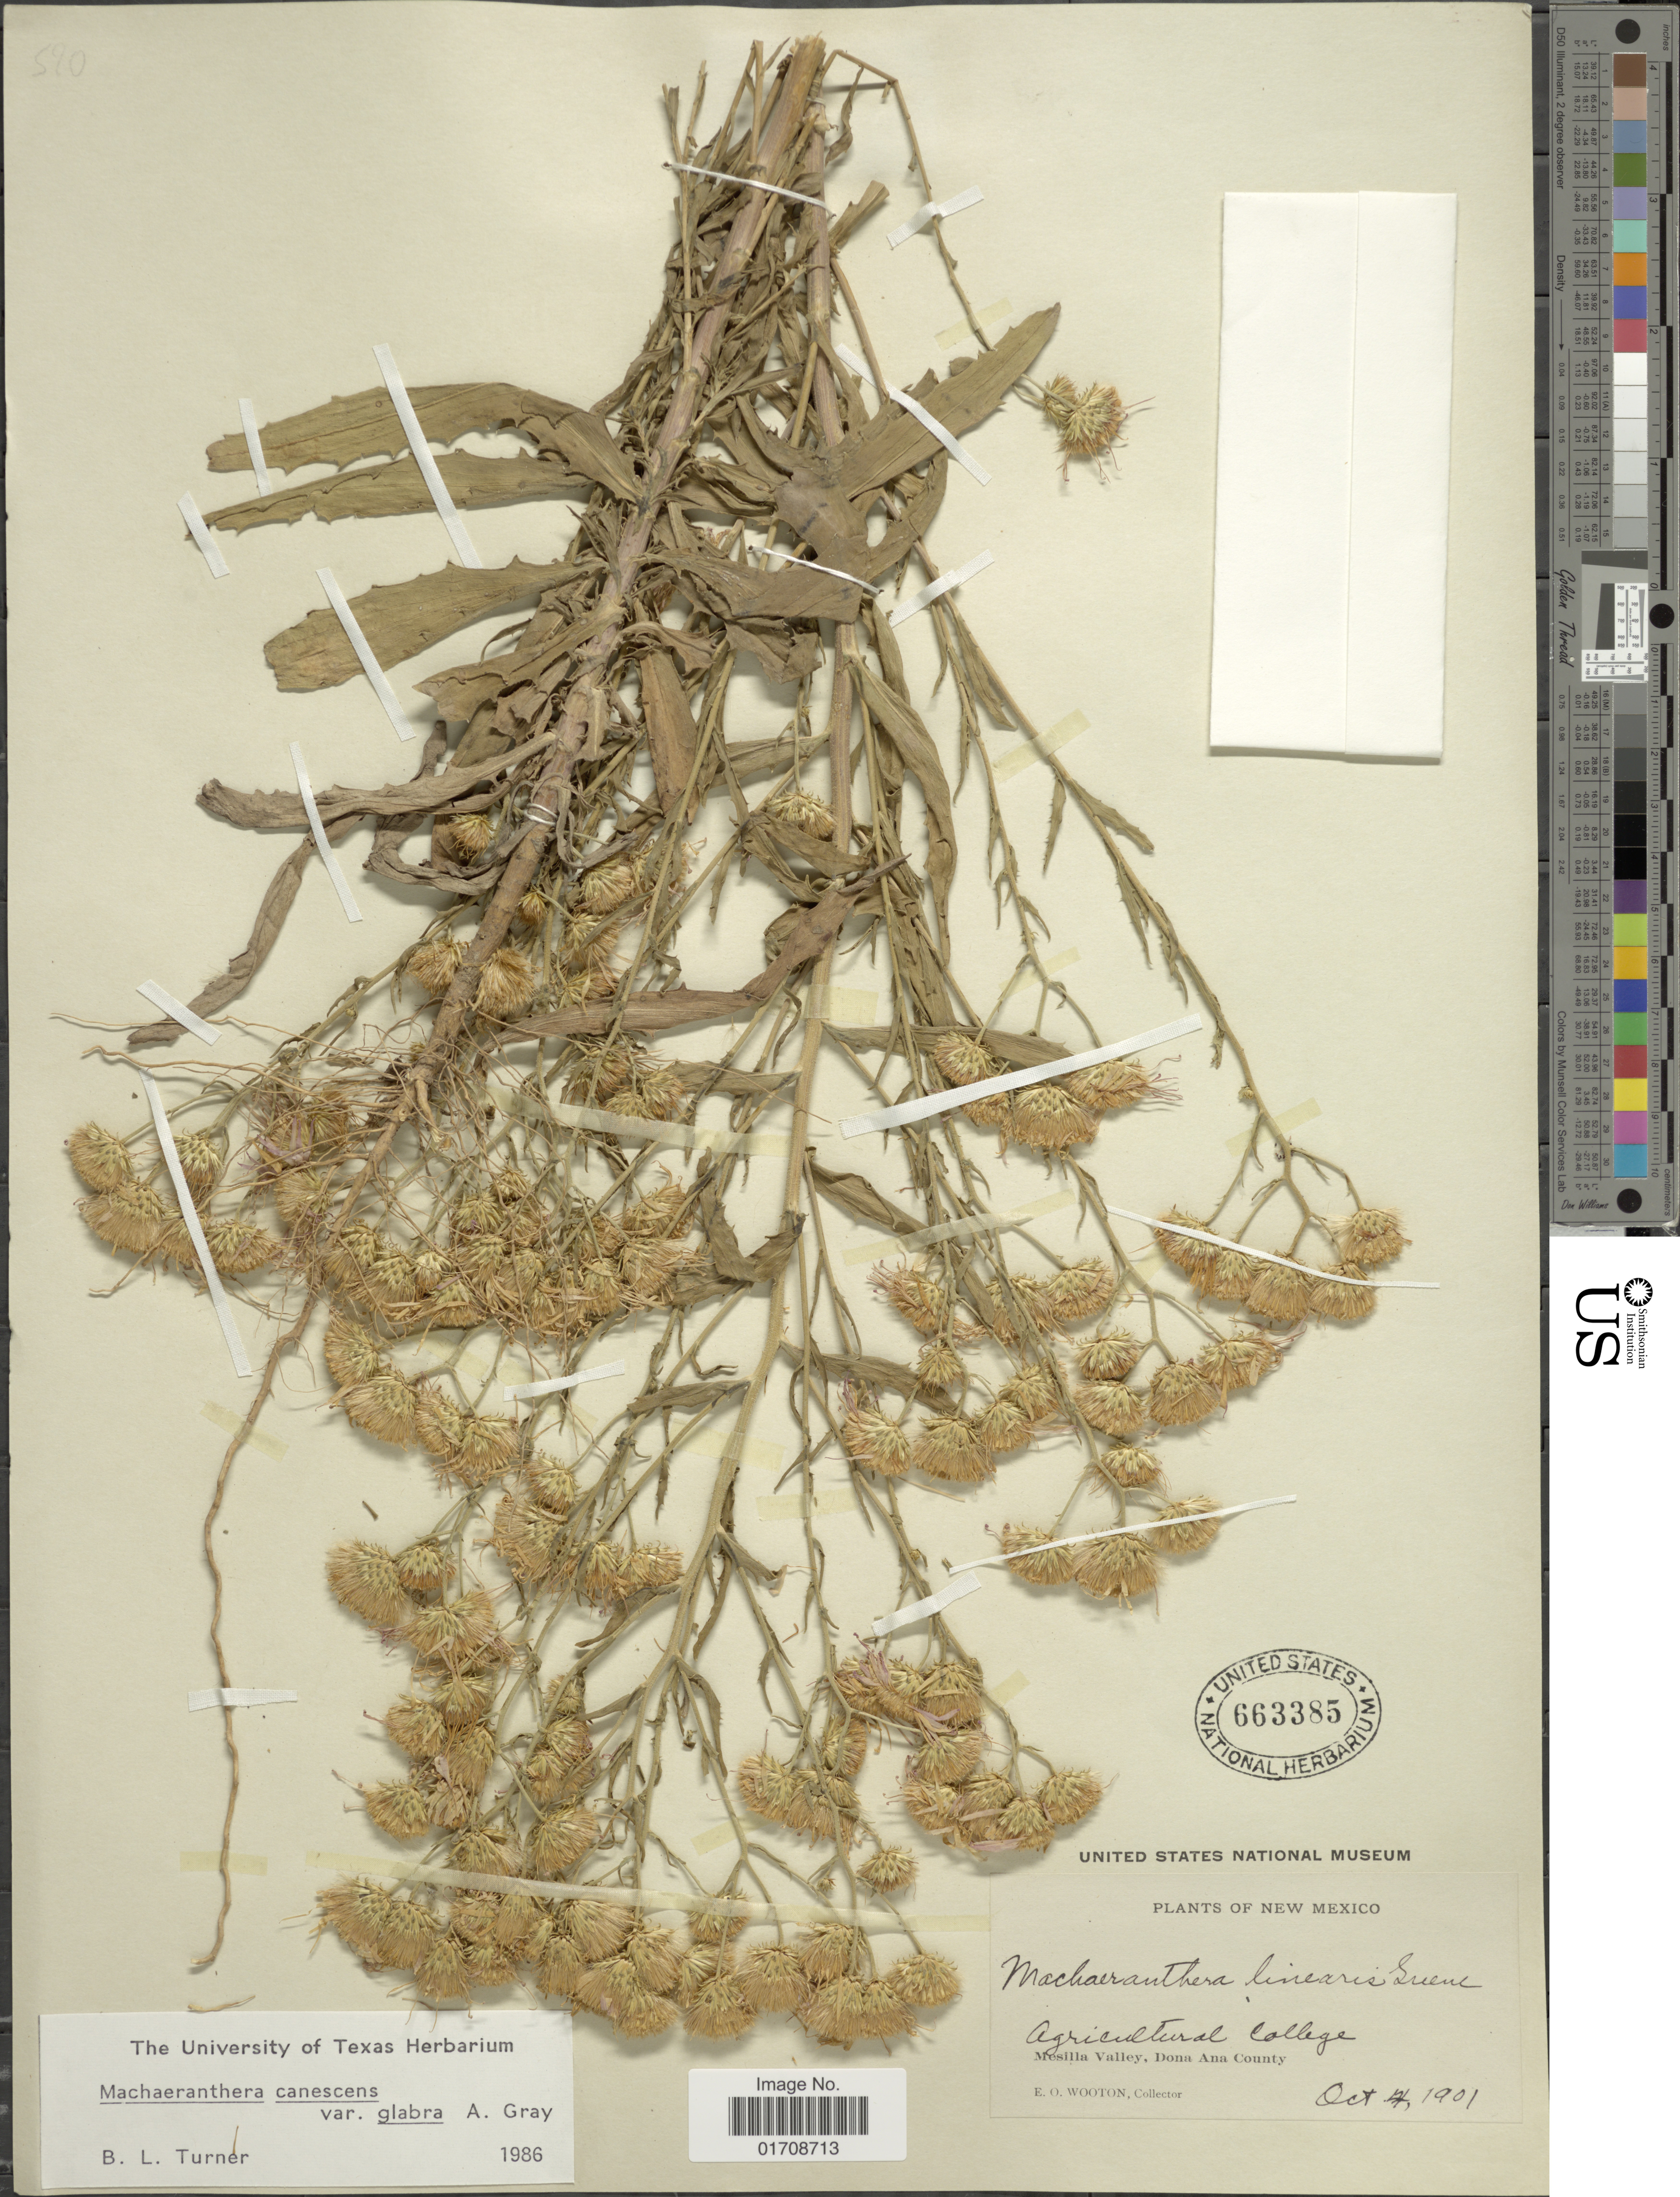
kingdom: Plantae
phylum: Tracheophyta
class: Magnoliopsida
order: Asterales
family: Asteraceae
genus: Machaeranthera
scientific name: Machaeranthera canescens var. glabra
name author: A. Gray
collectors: E. O. Wooton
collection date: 1901-10-04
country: United States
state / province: New Mexico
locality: Agricultural College, Mesilla Valley, Dona Ana County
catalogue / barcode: US 663385